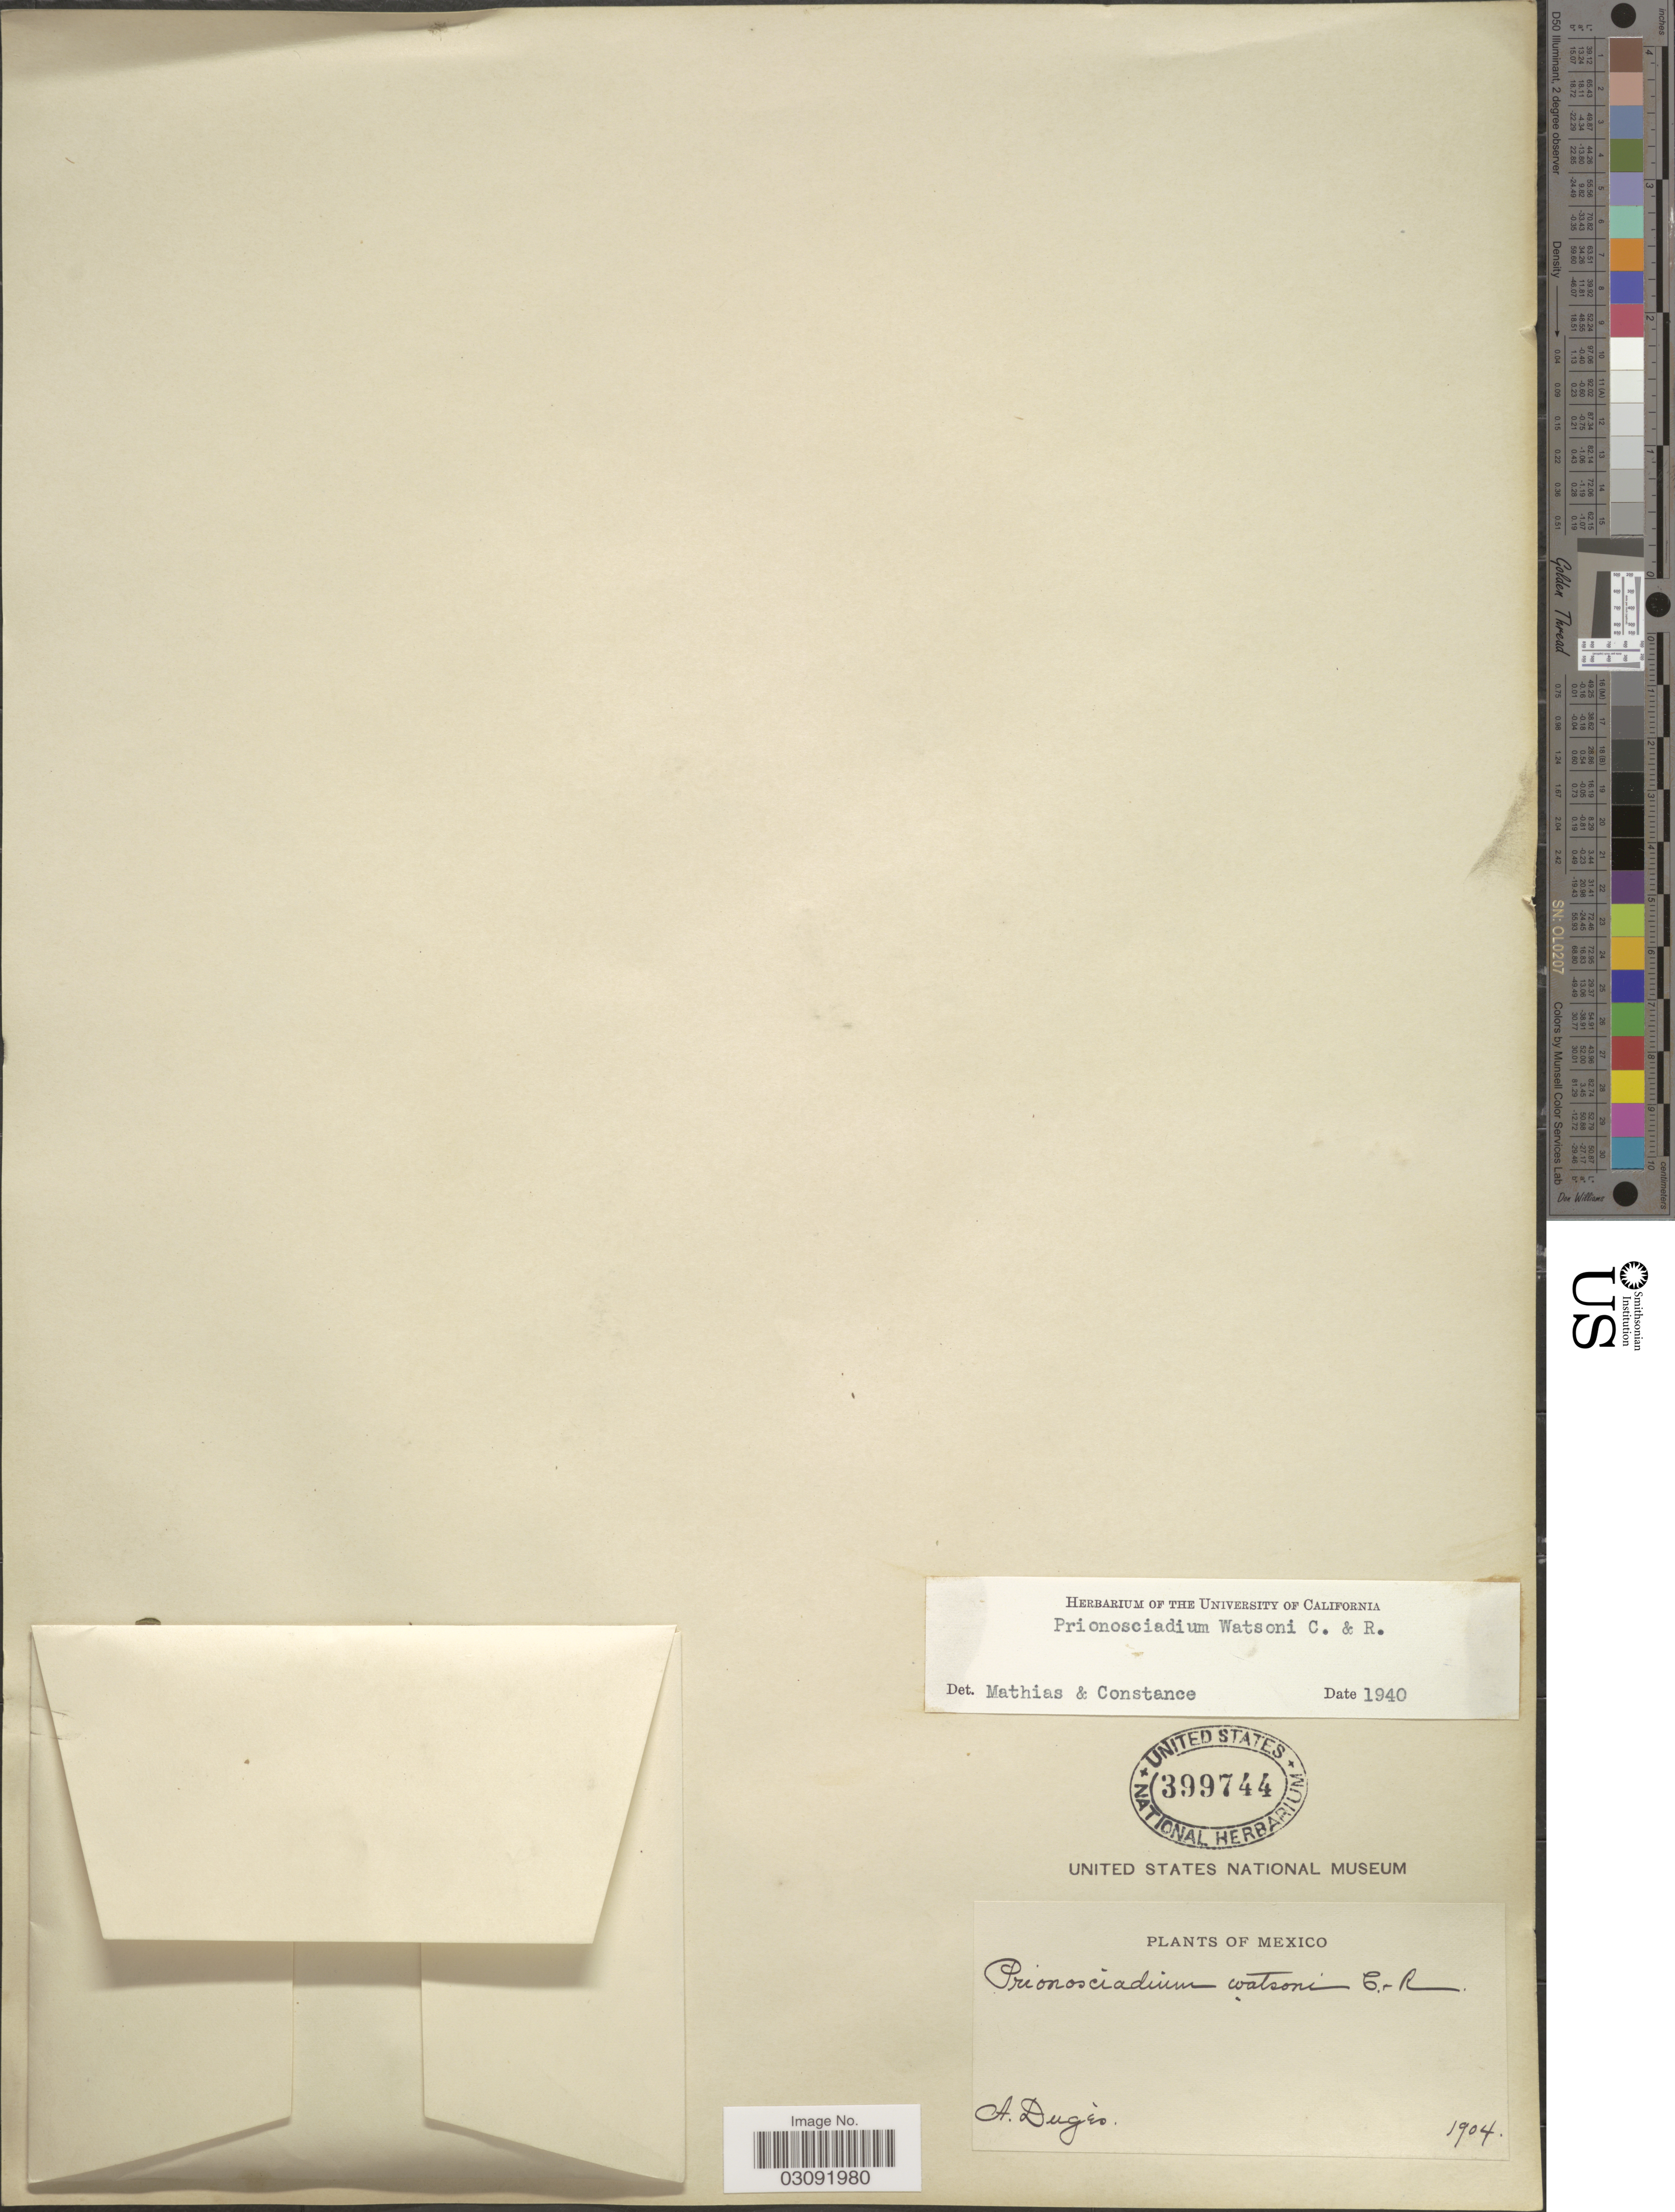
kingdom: Plantae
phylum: Tracheophyta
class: Magnoliopsida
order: Apiales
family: Apiaceae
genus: Prionosciadium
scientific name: Prionosciadium watsonii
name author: J.M. Coult. & Rose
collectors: A. Duges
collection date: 1904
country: Mexico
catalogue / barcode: US 399744